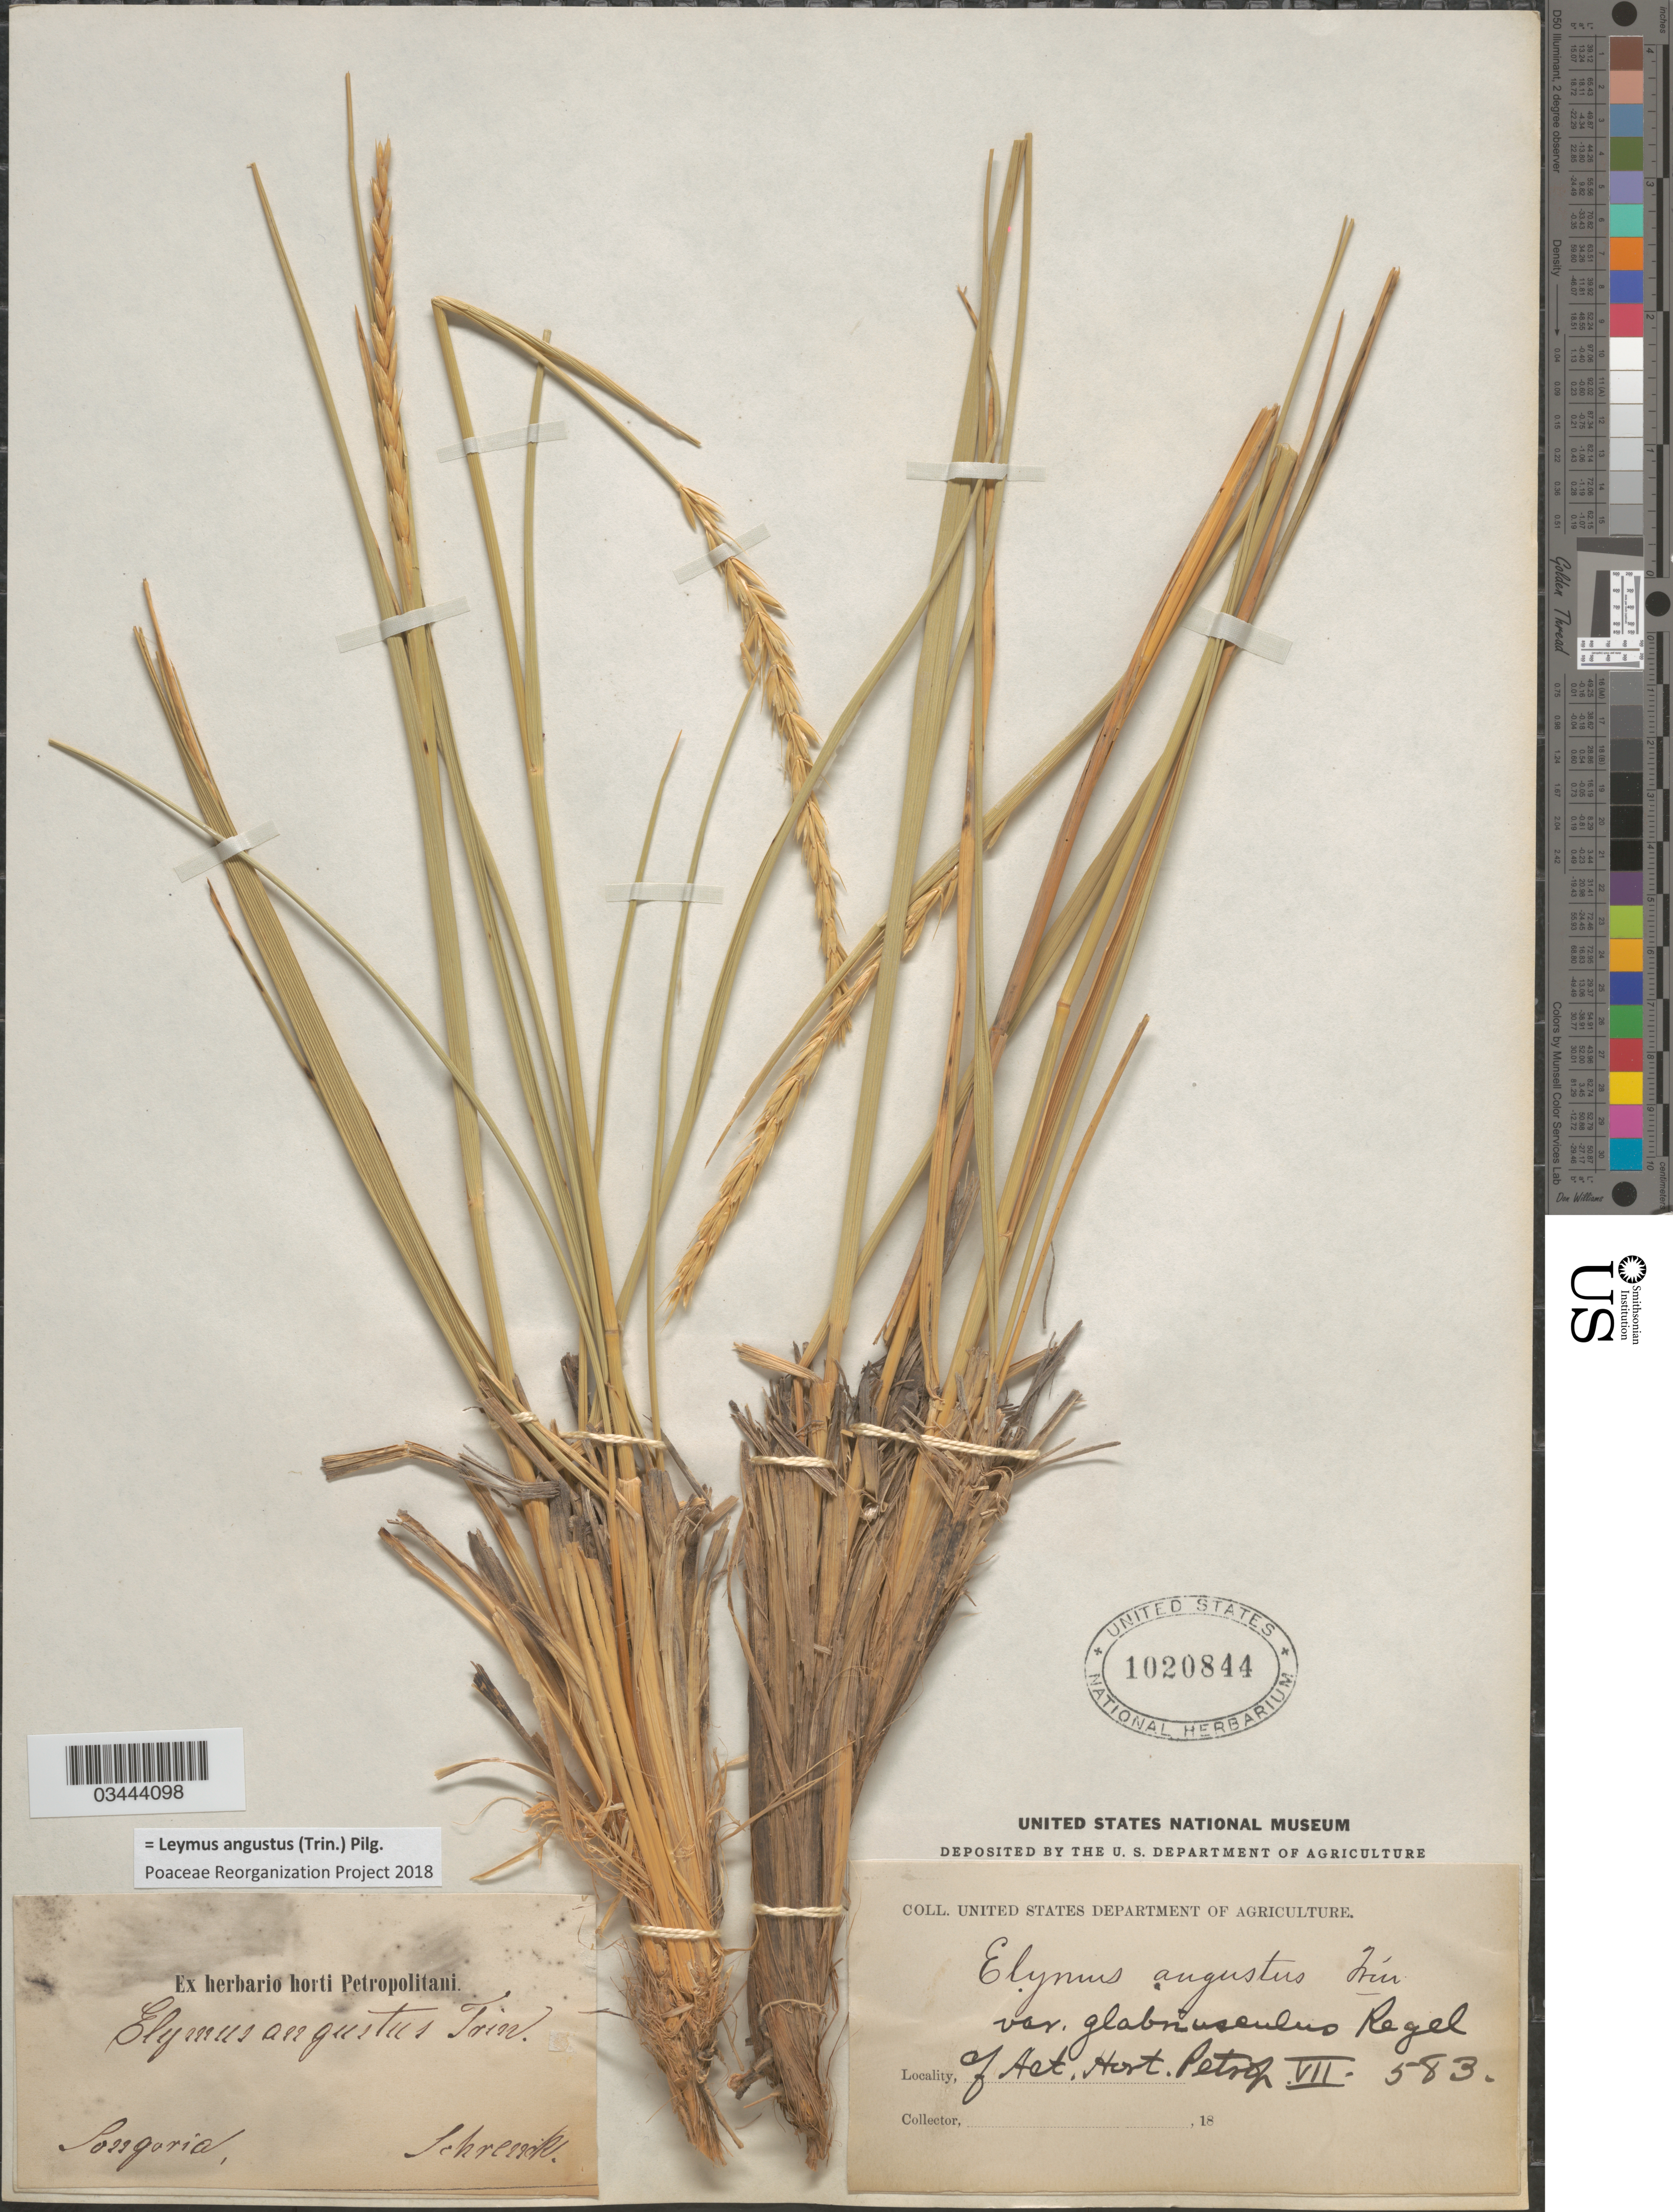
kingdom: Plantae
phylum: Tracheophyta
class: Liliopsida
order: Poales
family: Poaceae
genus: Leymus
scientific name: Leymus angustus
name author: (Trin.) Pilg.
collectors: -- Schrenck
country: Kyrgyzstan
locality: Songoria.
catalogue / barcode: US 1020844